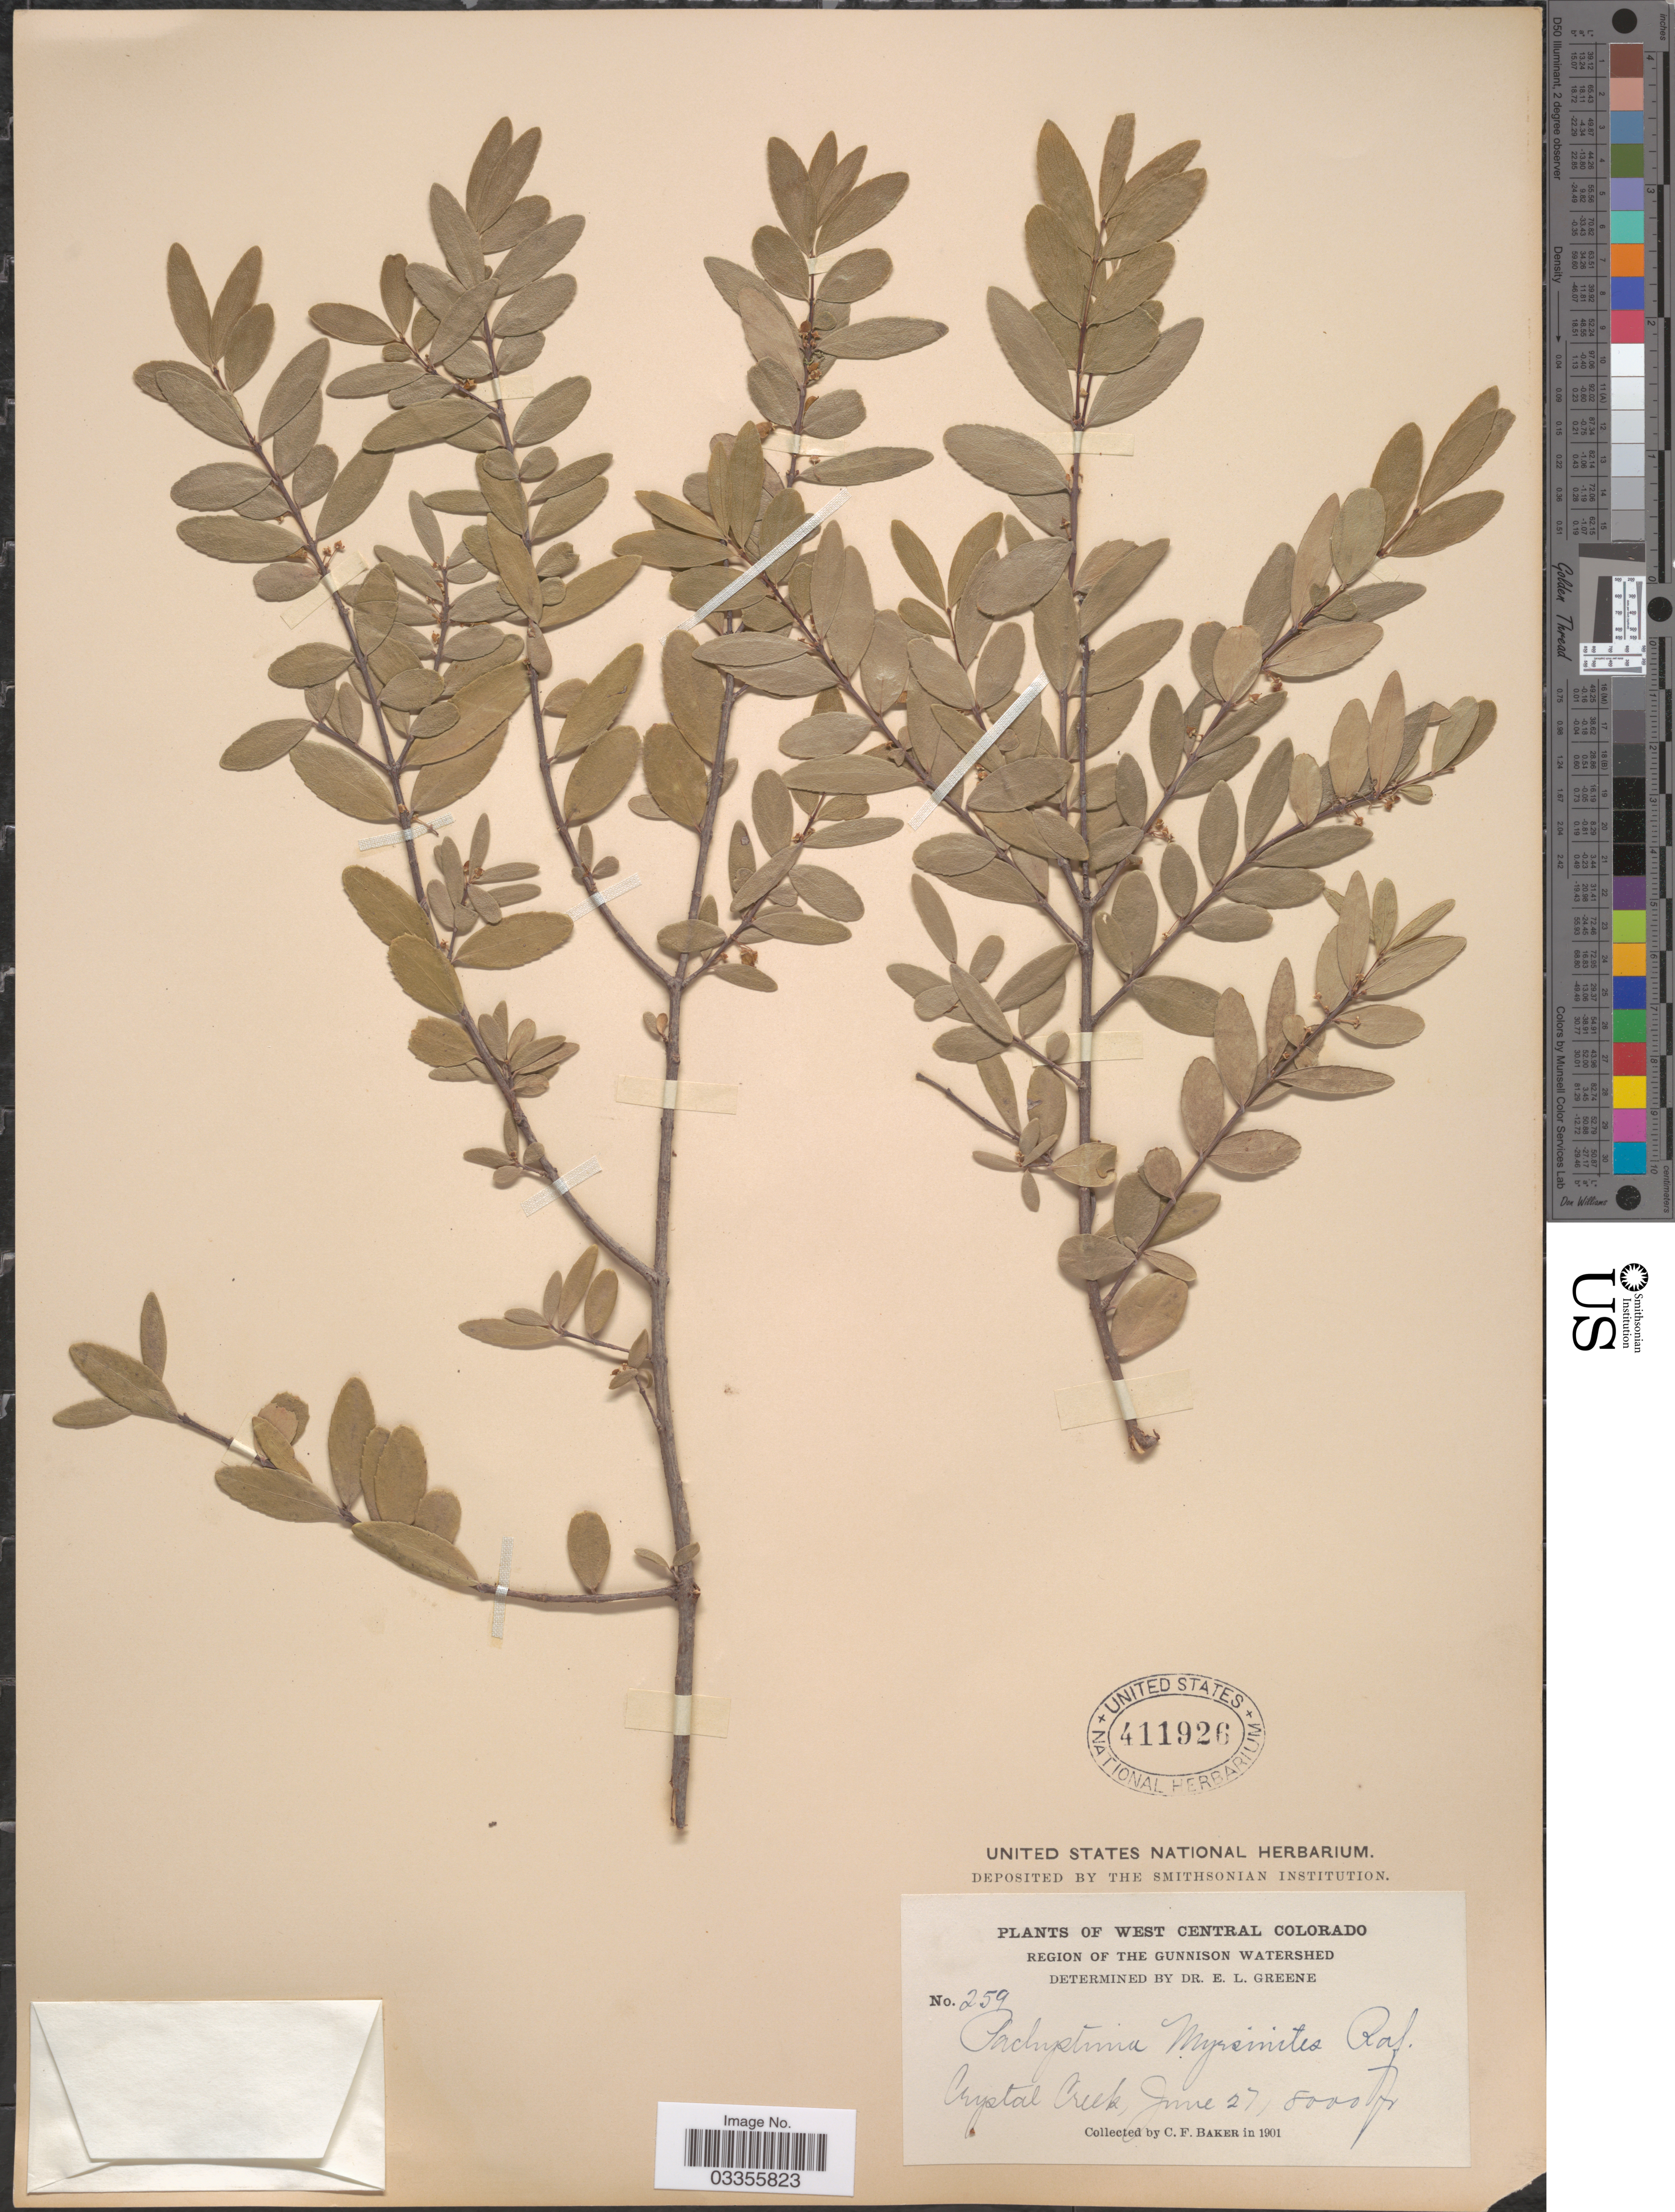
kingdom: Plantae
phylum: Tracheophyta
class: Magnoliopsida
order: Celastrales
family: Celastraceae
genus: Paxistima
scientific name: Paxistima myrsinites subsp. myrsinites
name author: (Pursh) Raf.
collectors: C. F. Baker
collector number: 259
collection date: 1901-06-27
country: United States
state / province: Colorado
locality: West Central Colorado. Region of the Gunnison Watershed. Crystal Creek.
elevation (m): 2438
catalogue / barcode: US 411926